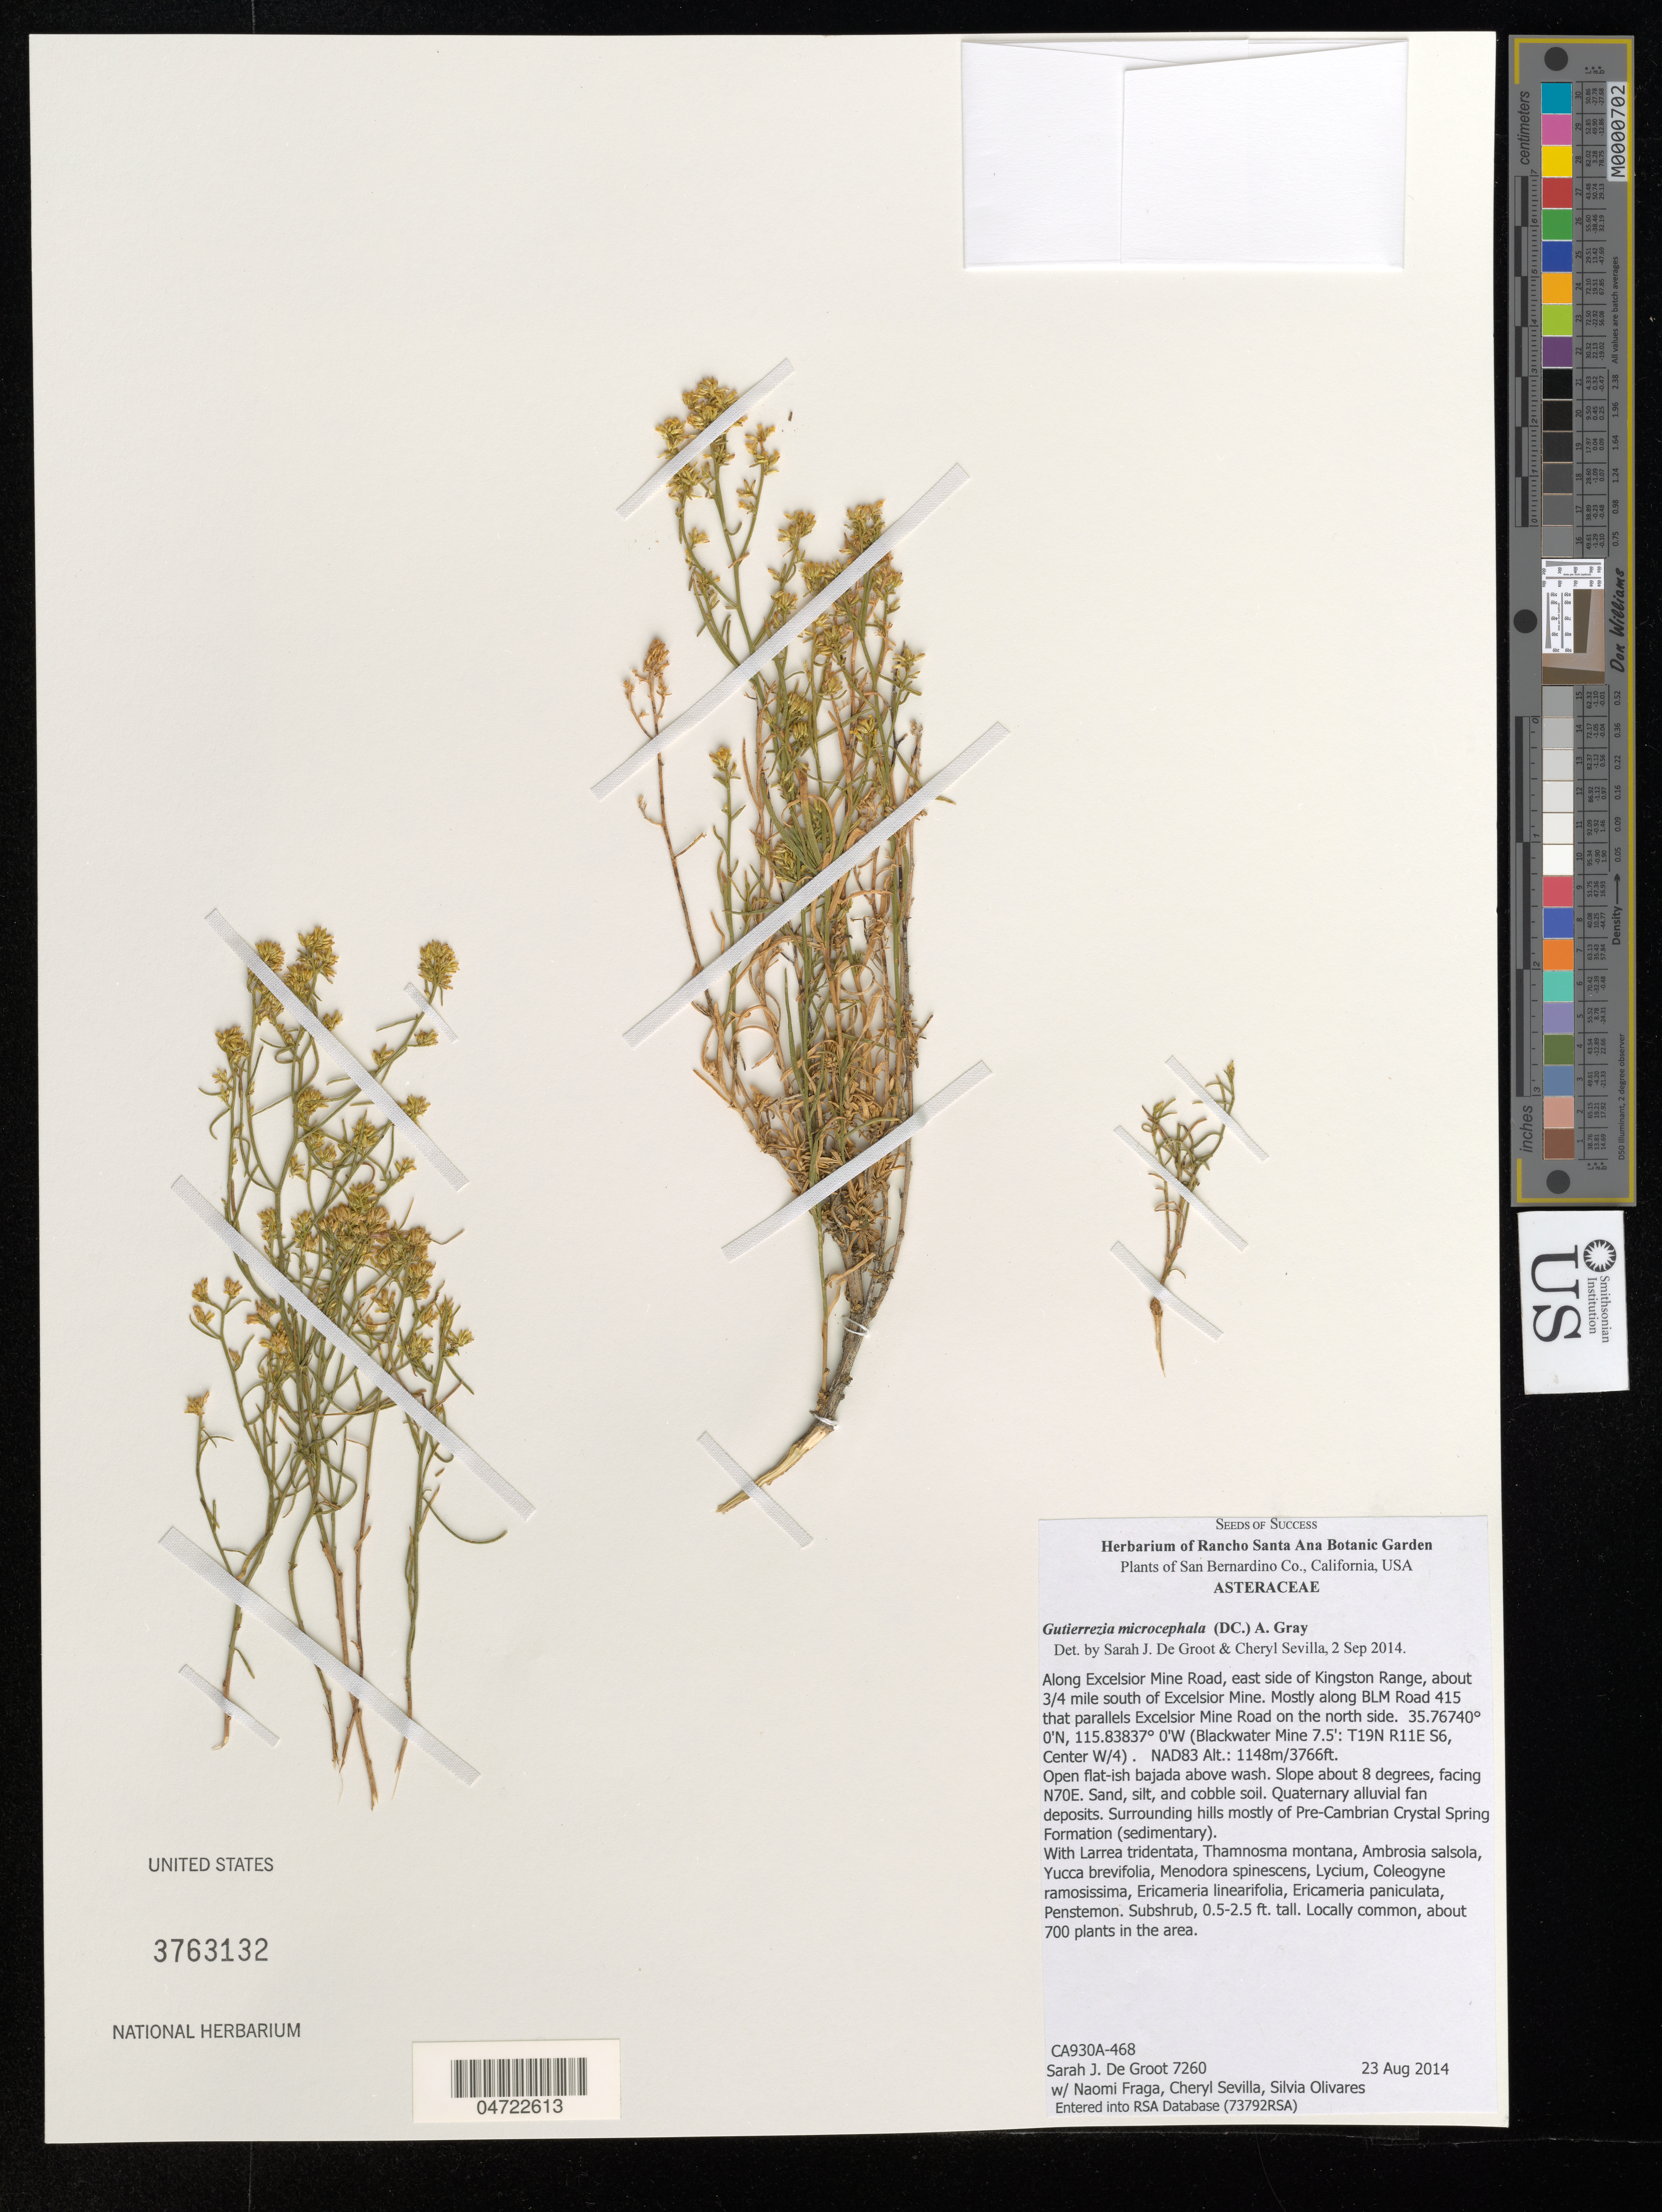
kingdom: Plantae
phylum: Tracheophyta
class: Magnoliopsida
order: Asterales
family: Asteraceae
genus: Gutierrezia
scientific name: Gutierrezia microcephala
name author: (DC.) A. Gray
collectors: S. De Groot, N. Fraga, C. Sevilla & S. Olivares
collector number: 7260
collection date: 2014-08-23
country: United States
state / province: California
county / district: San Bernardino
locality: San Bernardino Co. Along Excelsior Mine Road, east side of Kingston Range, about 3/4 mile south of Excelsior Mine. Mostly along BLM Road 415 that parallels Excelsior Mine Road on the north side. (Blackwater Mine 7.5': T19N R11E S6, Center W/6).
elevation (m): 1148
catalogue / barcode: US 3763132